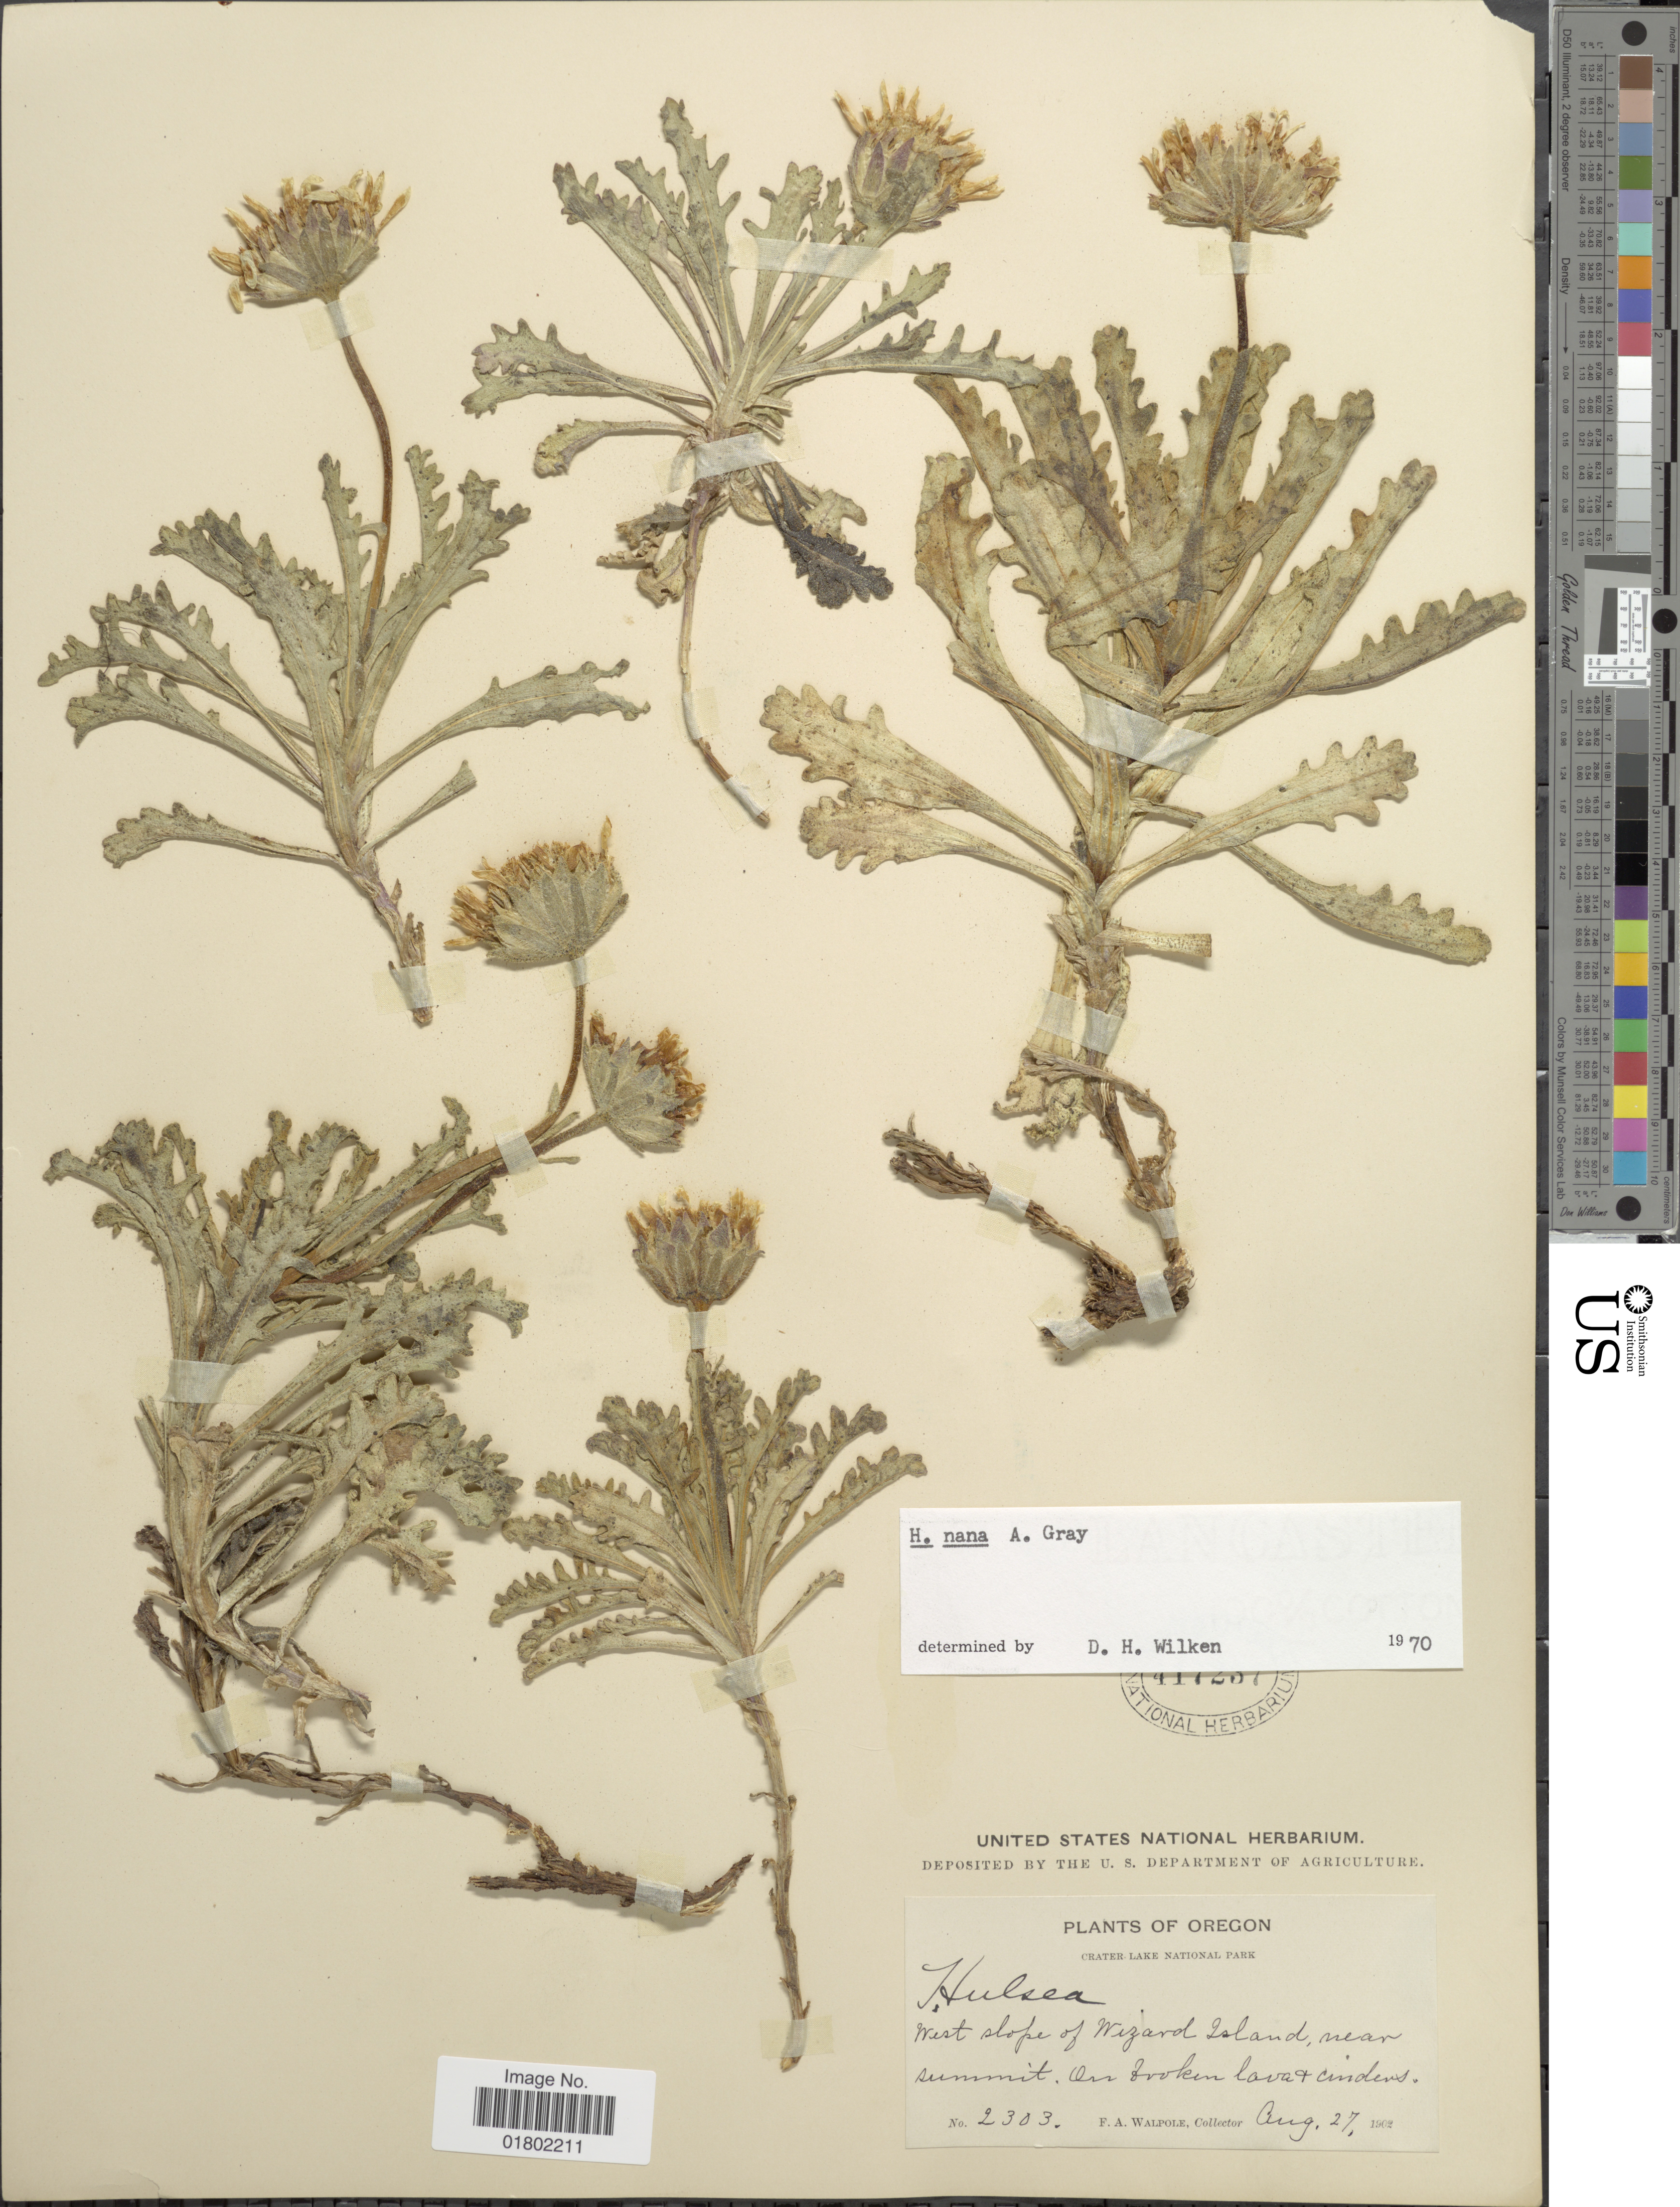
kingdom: Plantae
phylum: Tracheophyta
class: Magnoliopsida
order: Asterales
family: Asteraceae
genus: Hulsea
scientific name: Hulsea nana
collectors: F. Walpole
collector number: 2303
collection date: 1902-08-27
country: United States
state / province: Oregon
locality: West slope of Wizard Island, near summit